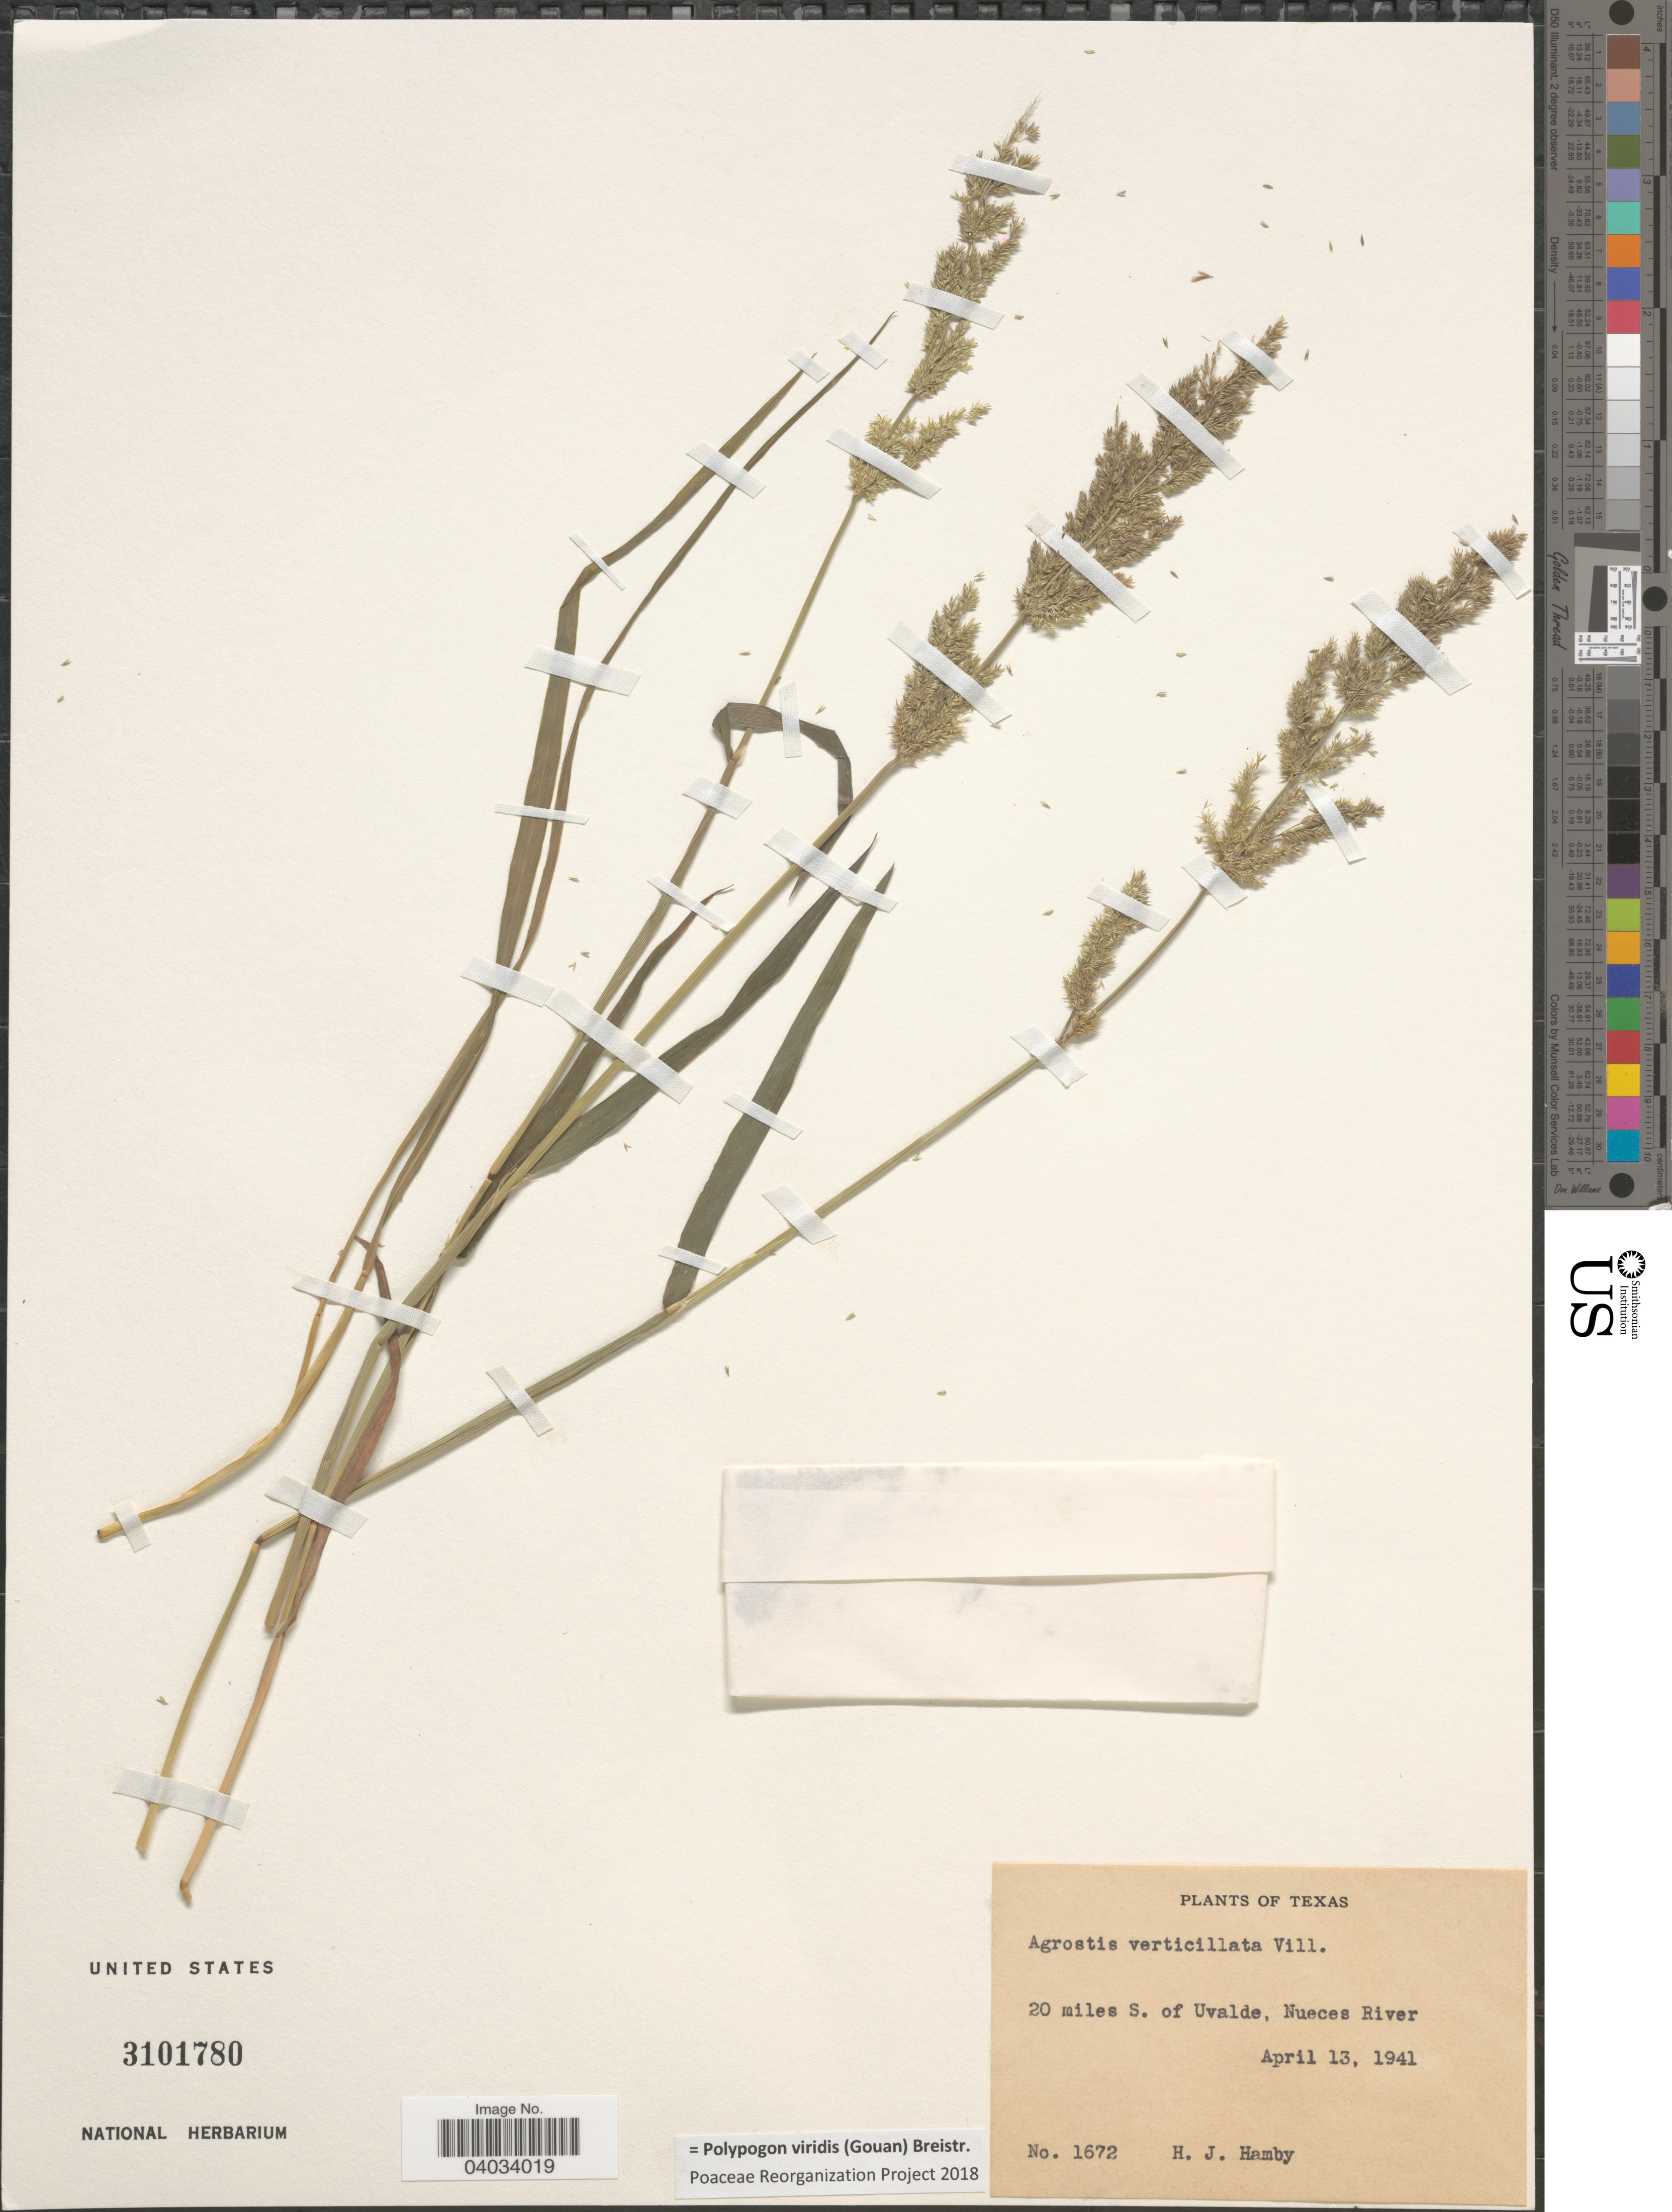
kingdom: Plantae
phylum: Tracheophyta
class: Liliopsida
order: Poales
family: Poaceae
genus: Polypogon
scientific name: Polypogon viridis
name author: (Gouan) Breistroffer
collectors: H. Hamby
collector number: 1672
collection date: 1941-04-13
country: United States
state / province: Texas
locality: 20 miles S. of Uvalde, Nueces River.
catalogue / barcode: US 3101780